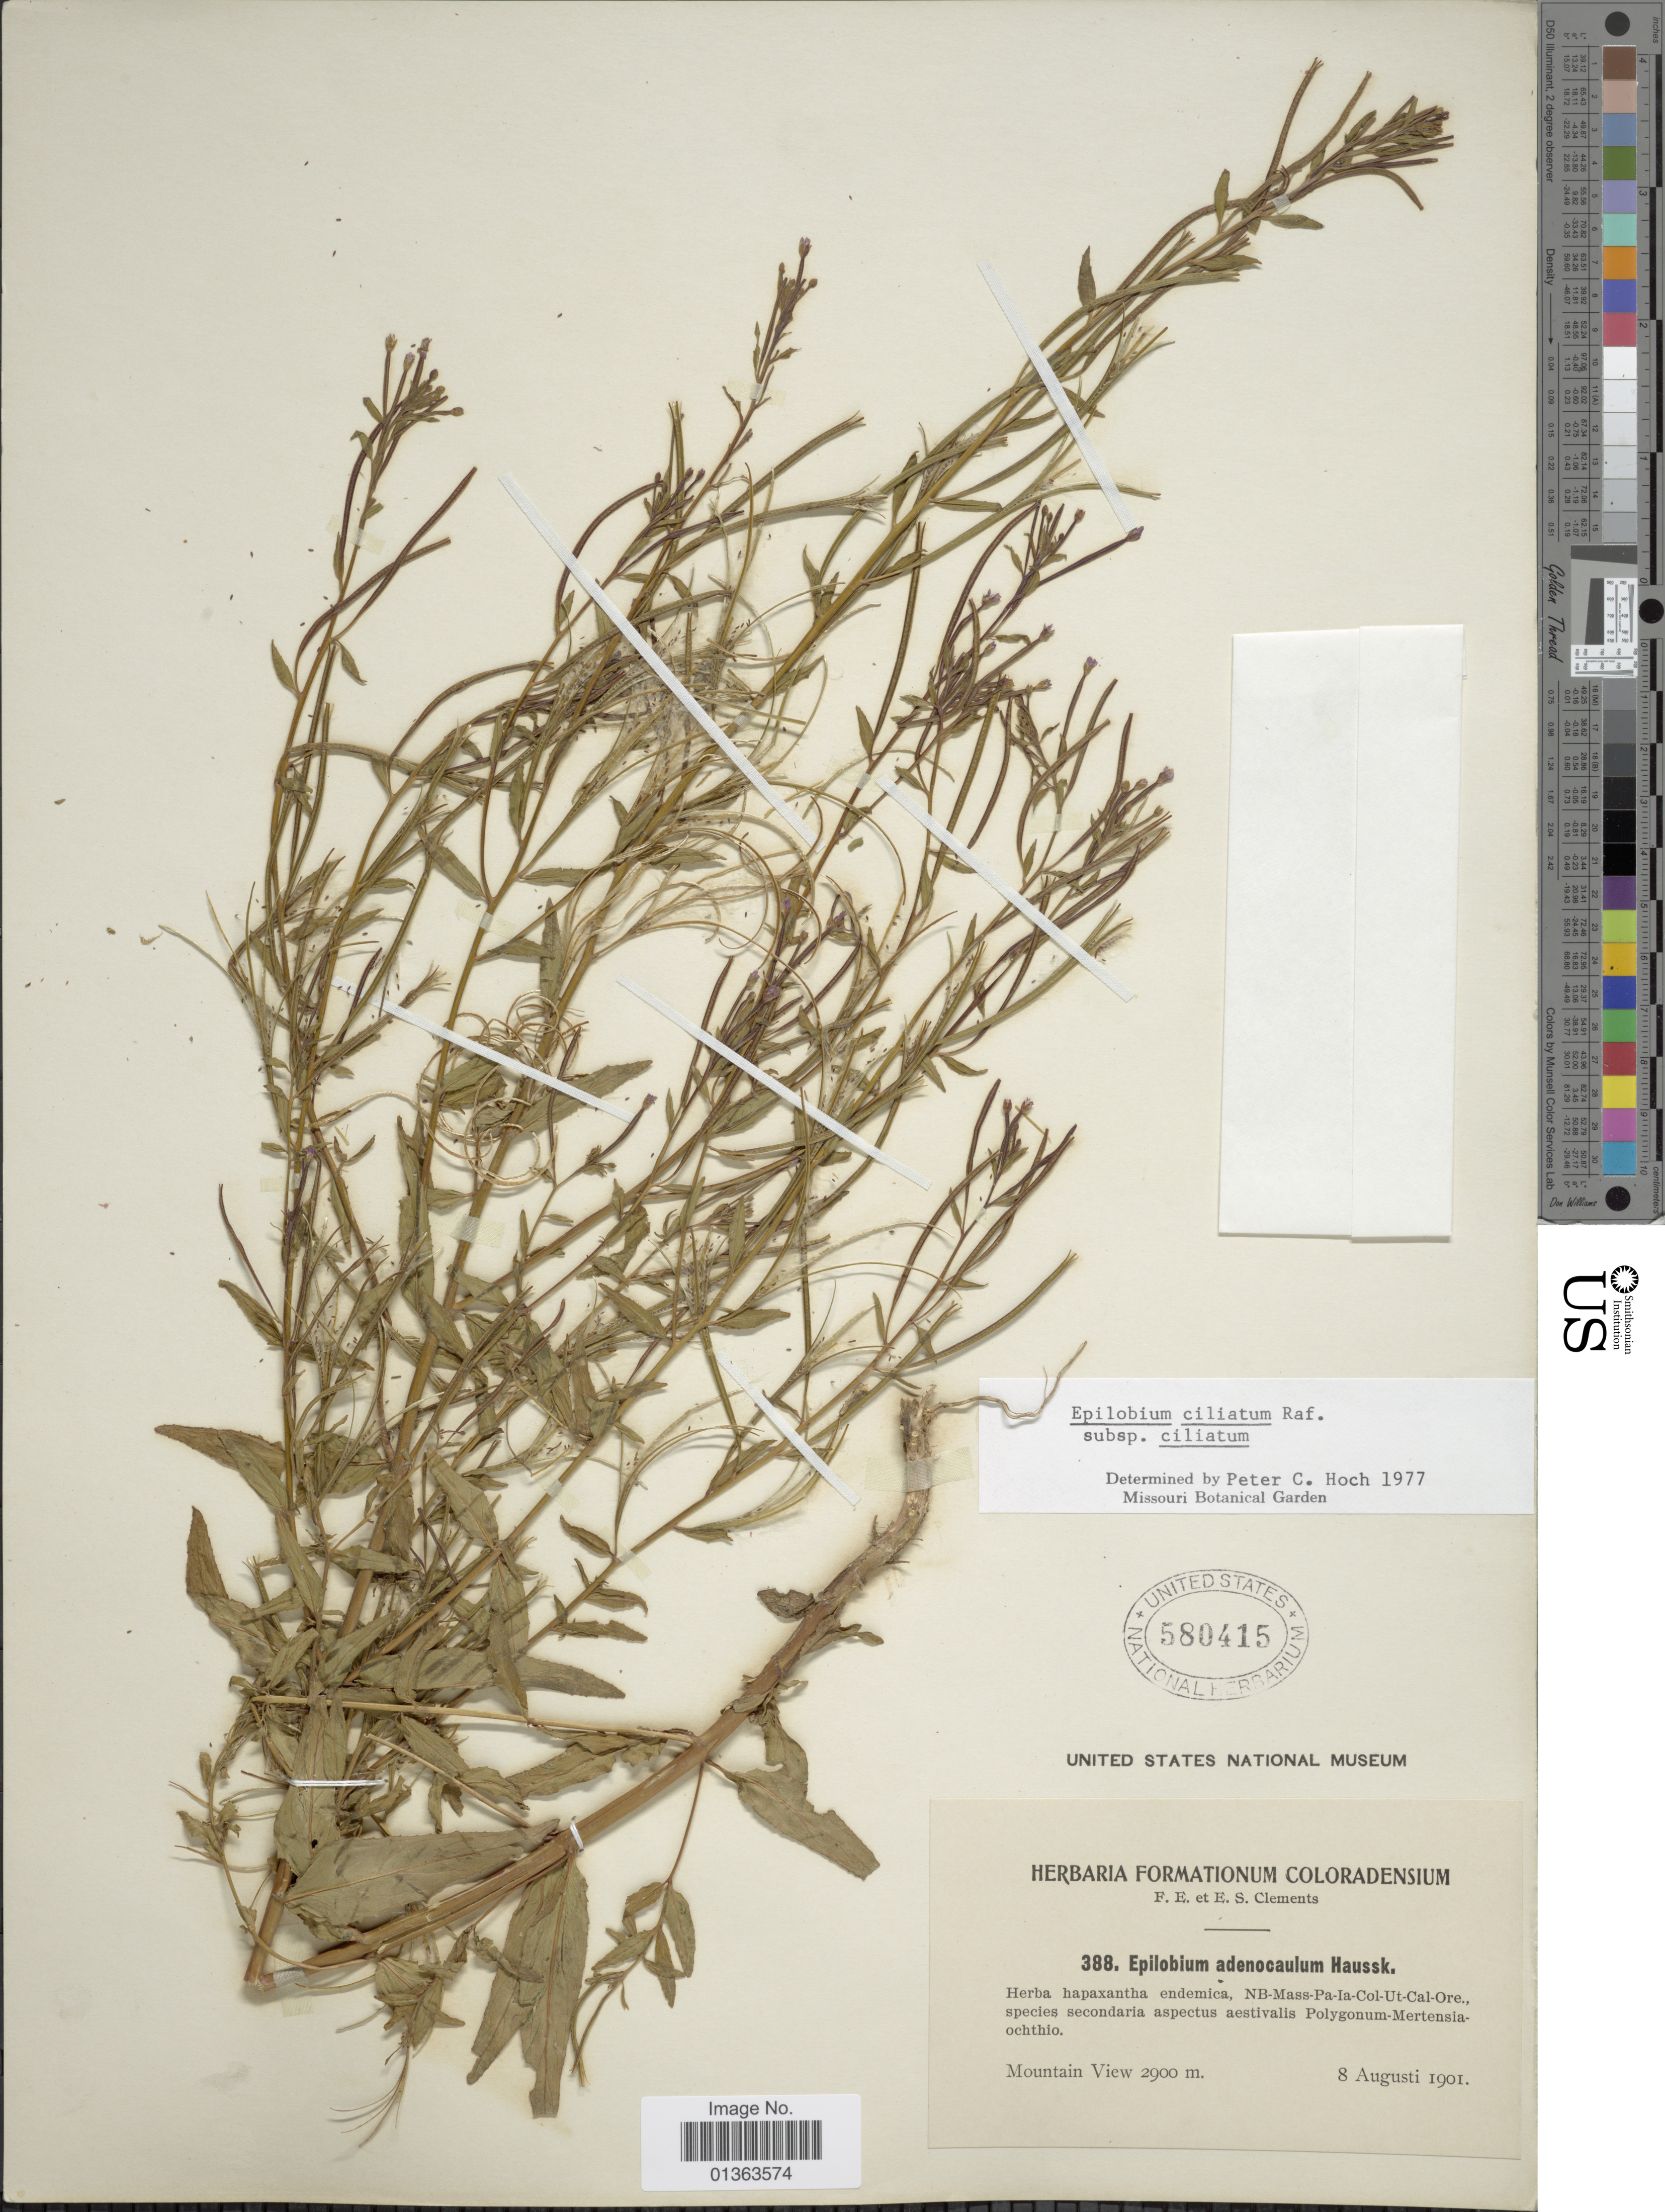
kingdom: Plantae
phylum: Tracheophyta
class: Magnoliopsida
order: Myrtales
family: Onagraceae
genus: Epilobium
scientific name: Epilobium ciliatum subsp. ciliatum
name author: Raf.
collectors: F. E. Clements & E. S. Clements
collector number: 388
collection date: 1901-08-08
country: United States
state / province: Colorado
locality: Mountain View.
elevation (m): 2900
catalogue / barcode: US 580415